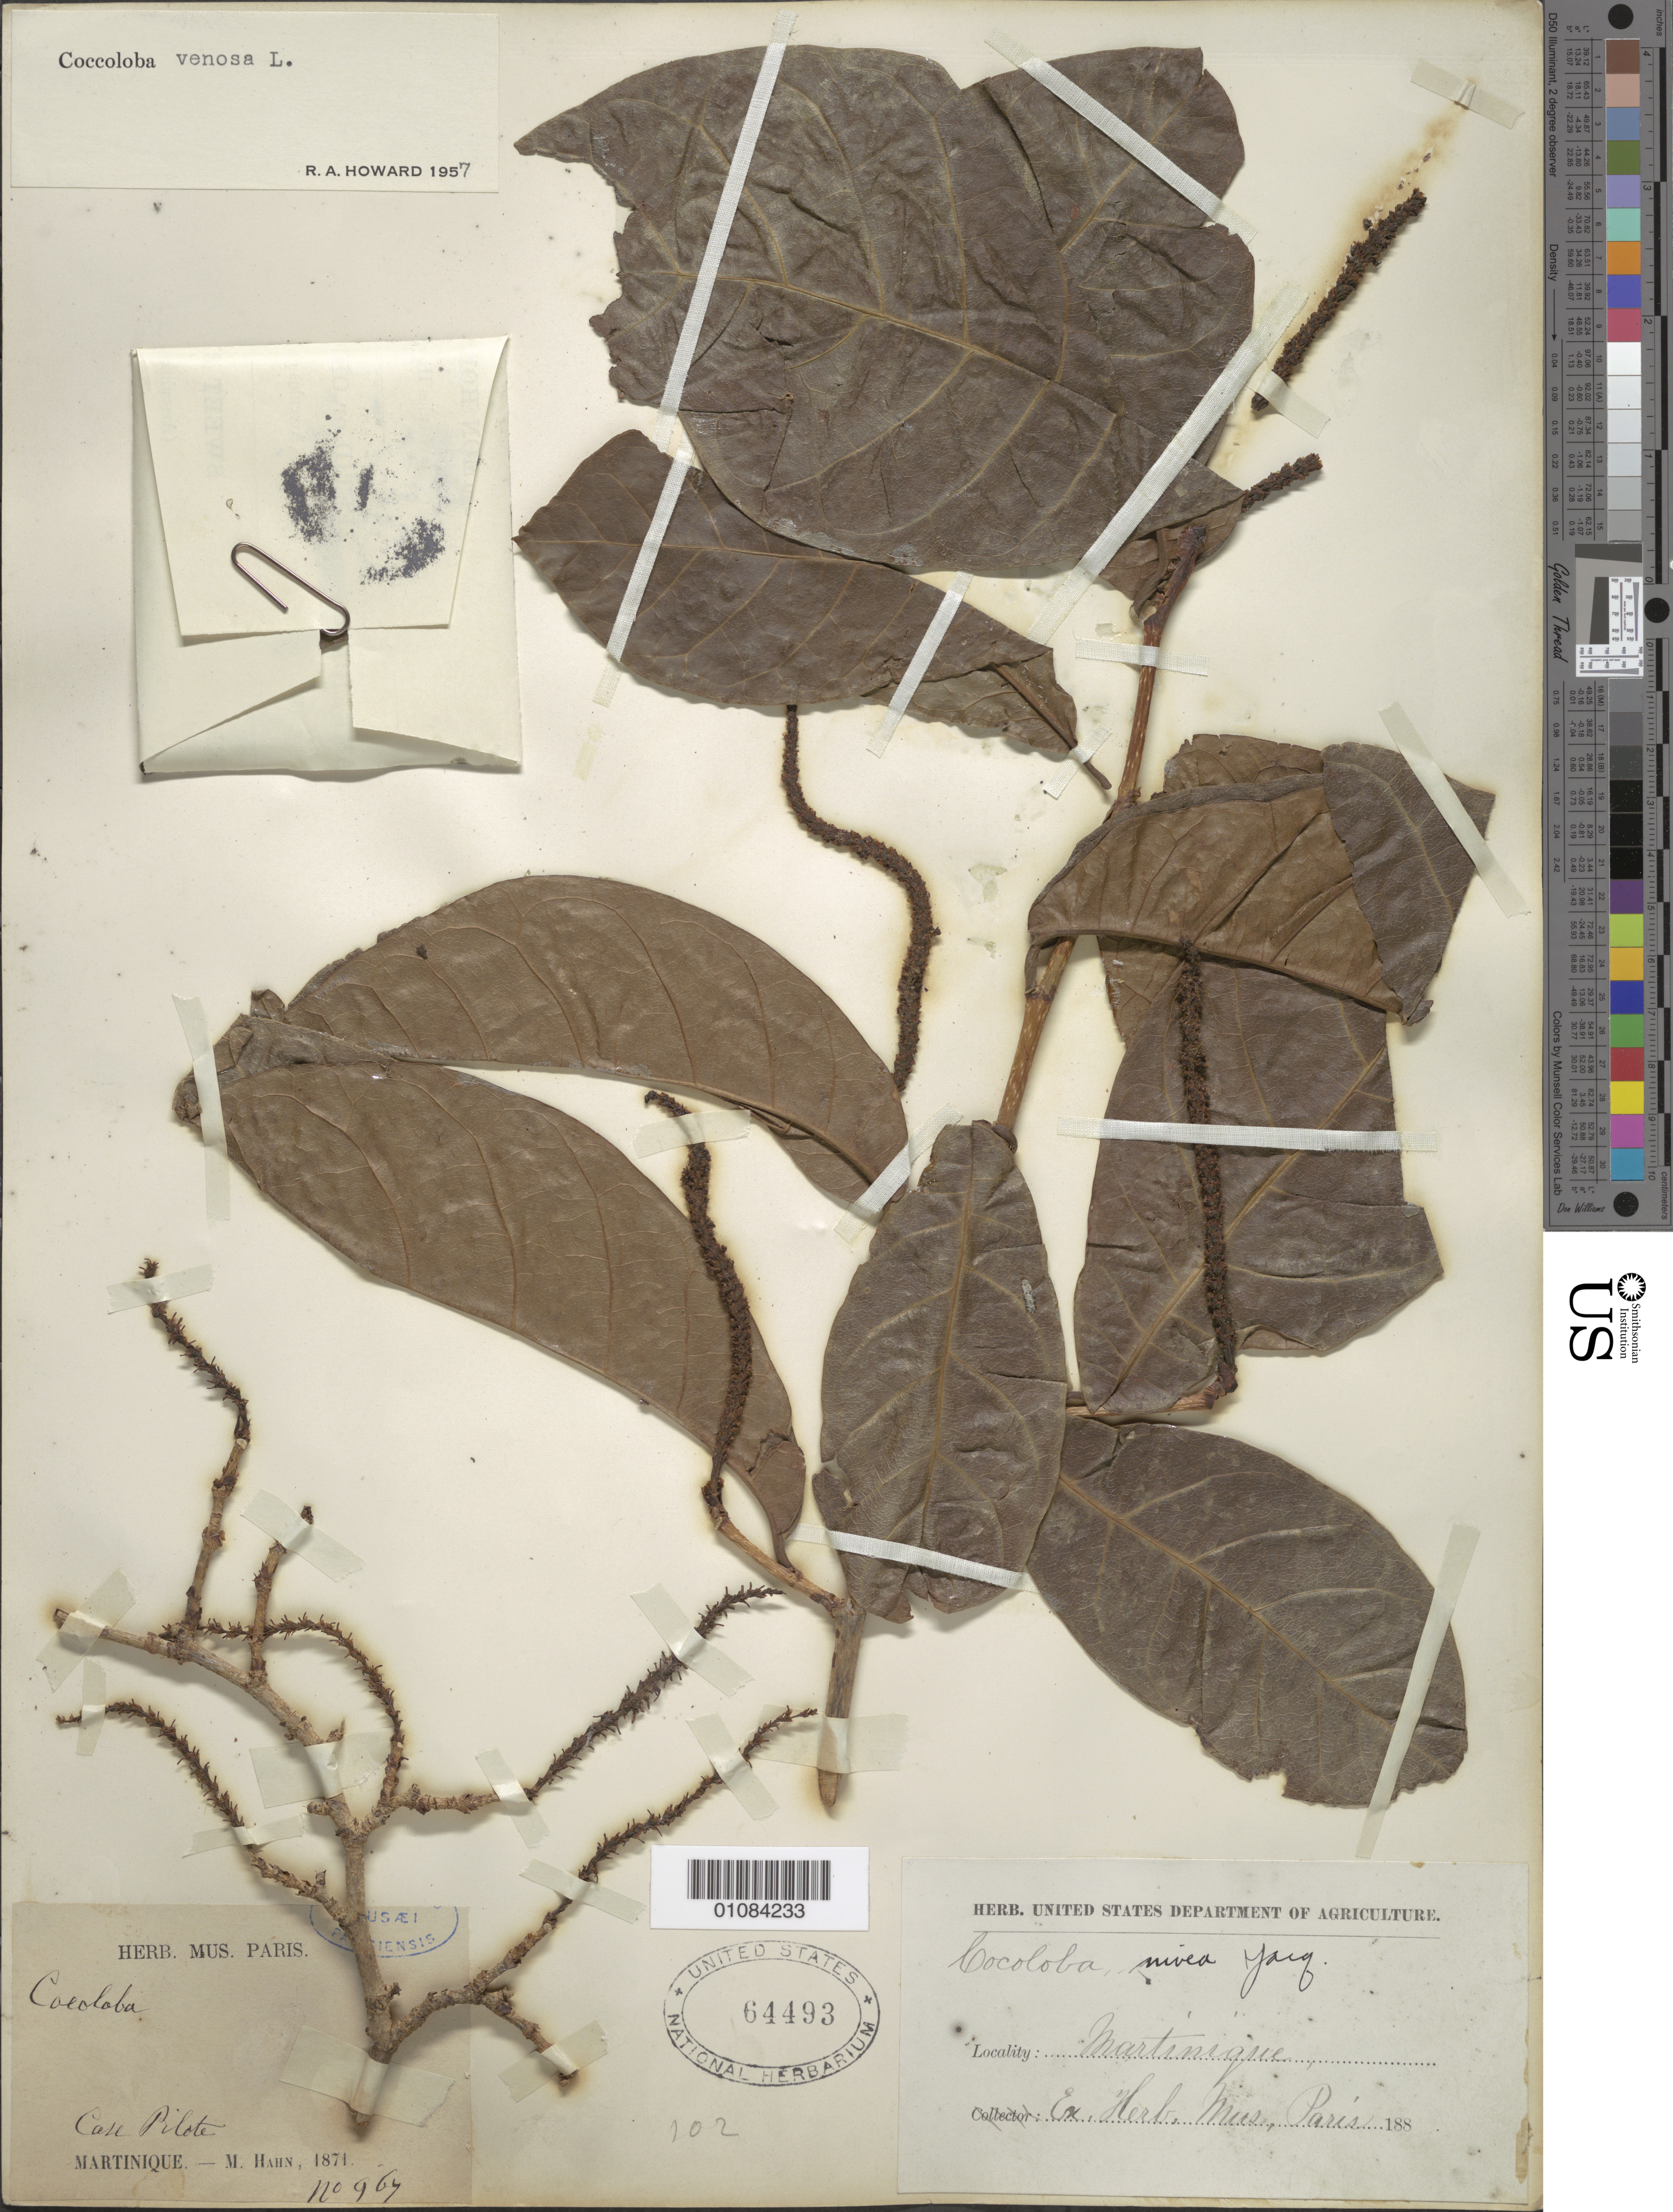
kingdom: Plantae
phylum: Tracheophyta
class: Magnoliopsida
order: Caryophyllales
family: Polygonaceae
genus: Coccoloba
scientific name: Coccoloba venosa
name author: L.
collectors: ex herb. Mus. Paris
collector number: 110964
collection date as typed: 1871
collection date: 1871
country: Martinique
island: Martinique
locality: Case Pilote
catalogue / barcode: US 64493